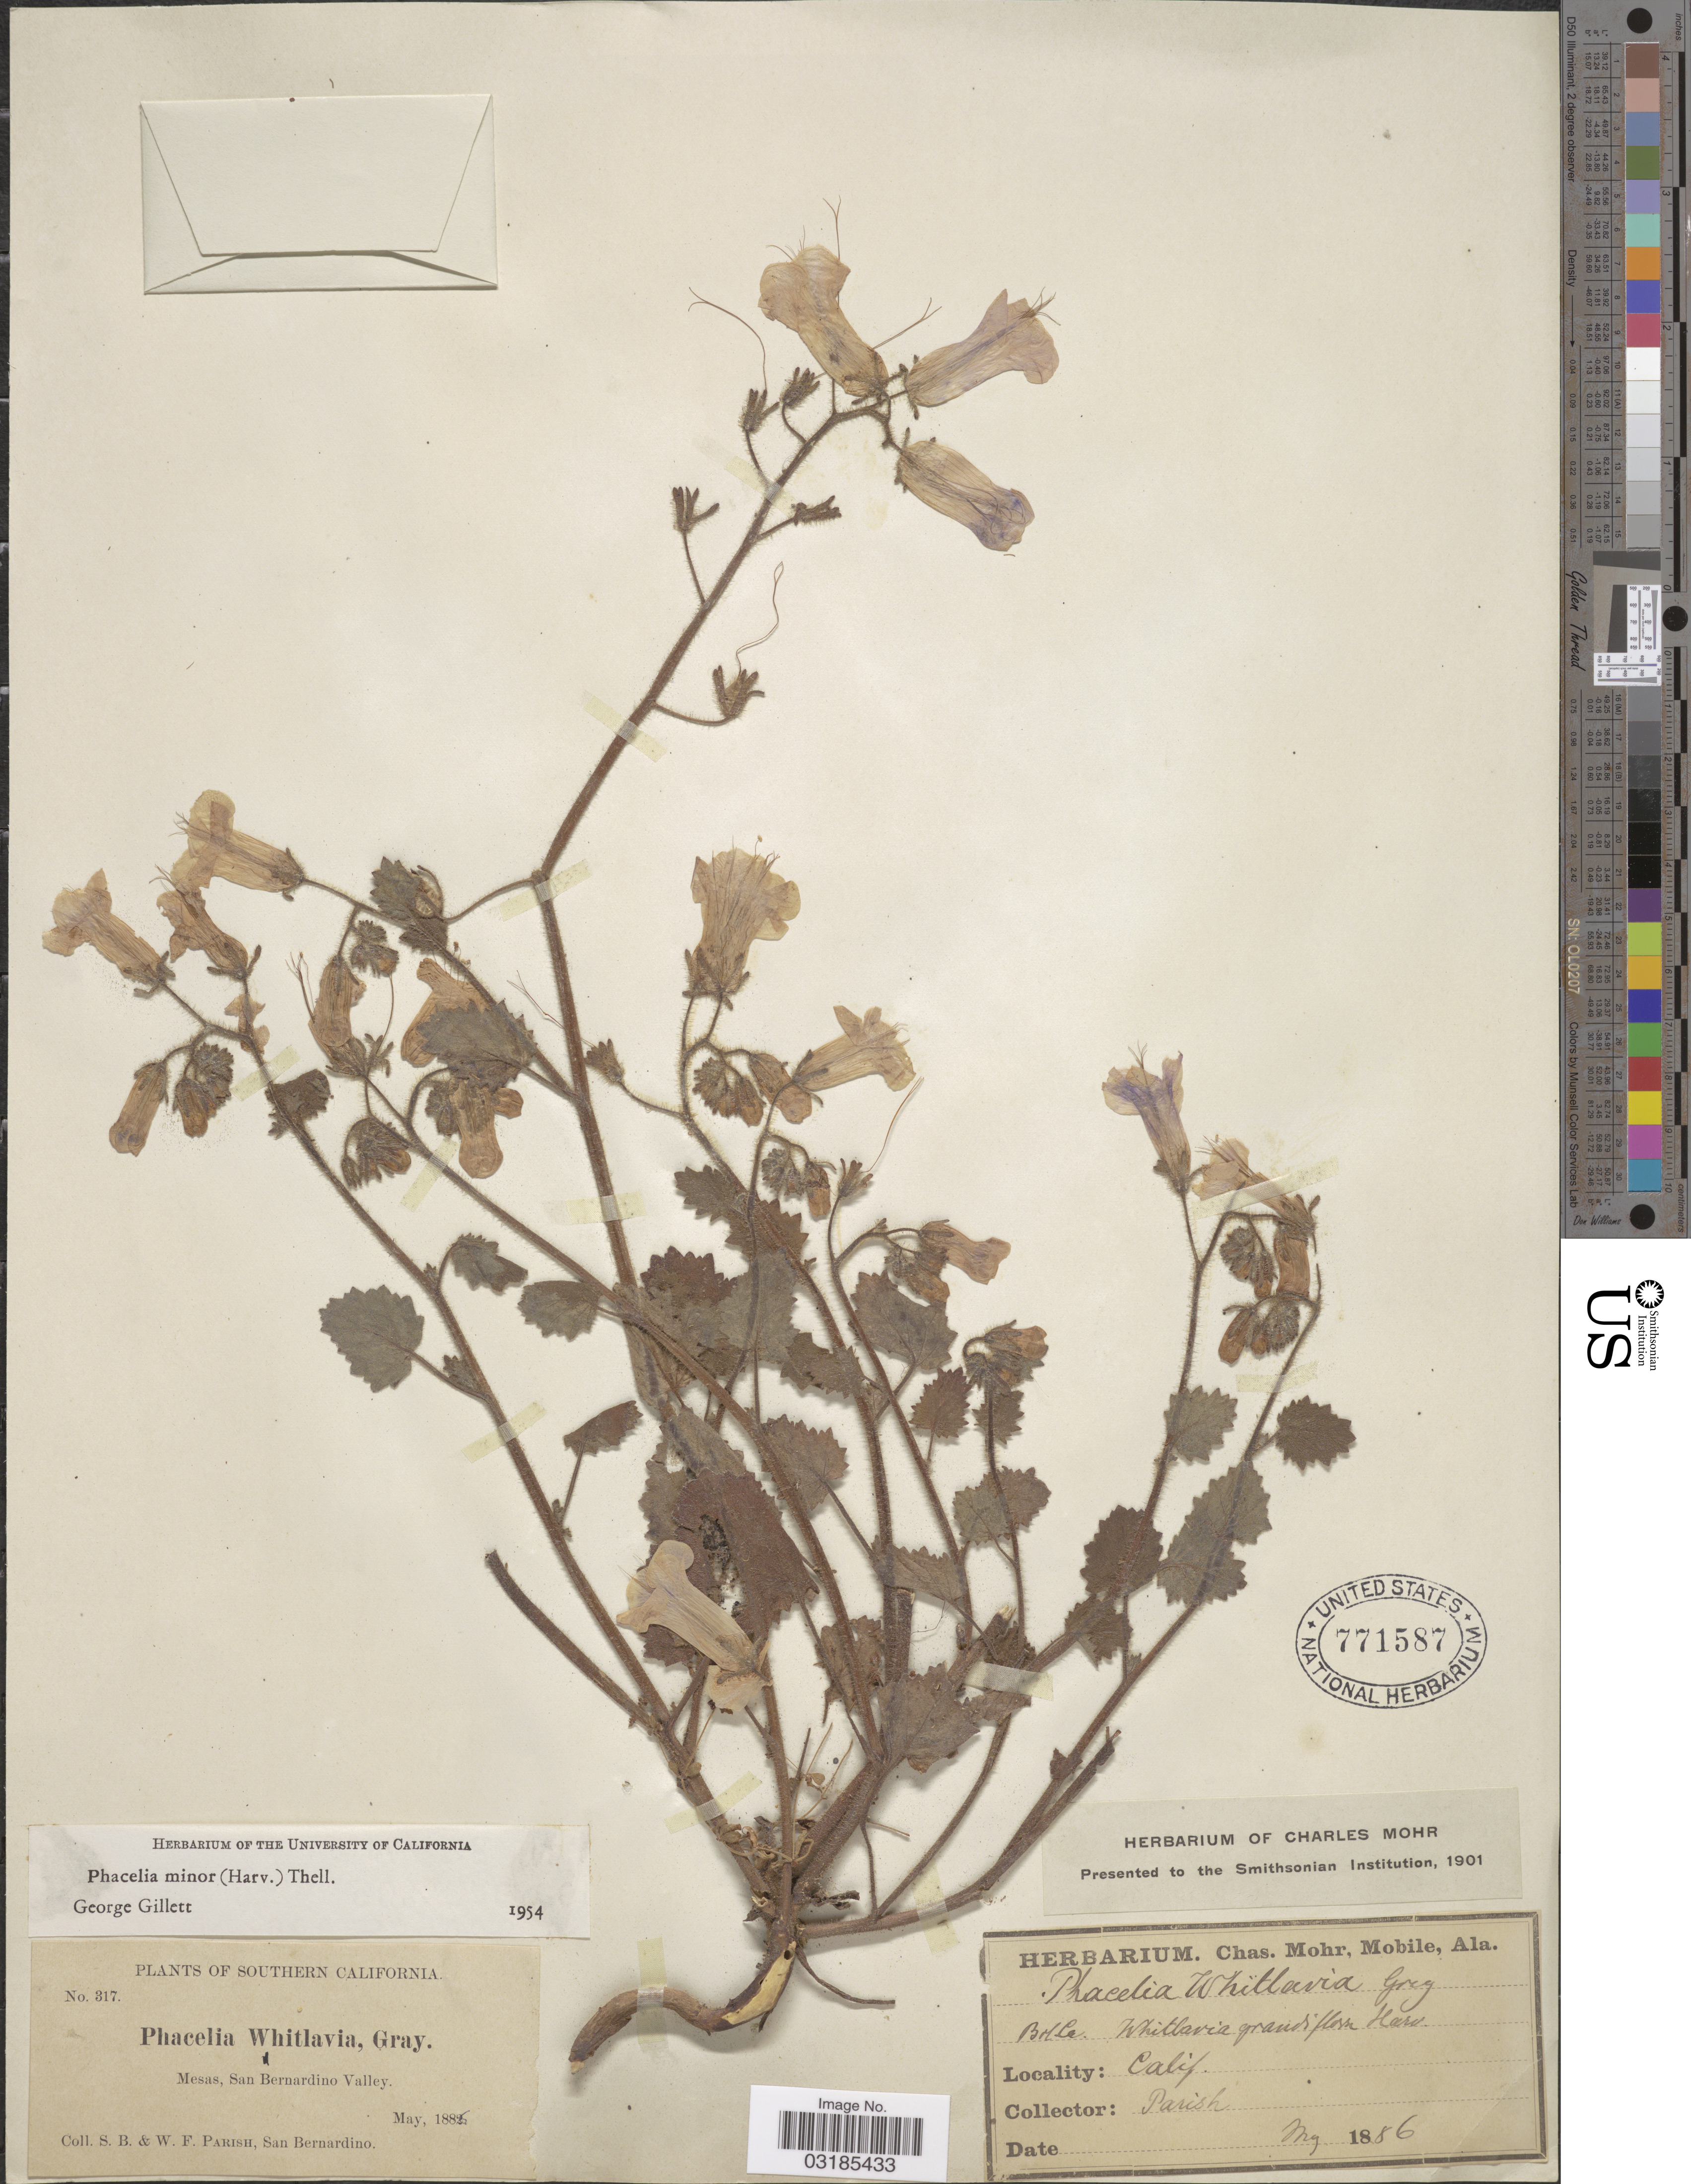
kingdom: Plantae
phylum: Tracheophyta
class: Magnoliopsida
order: Boraginales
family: Hydrophyllaceae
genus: Phacelia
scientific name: Phacelia minor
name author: (Harv.) Thell.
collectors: S. B. Parish & W. F. Parish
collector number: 317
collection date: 1886-05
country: United States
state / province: California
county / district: San Bernardino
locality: Southern California. Mesas, San Bernardino Valley.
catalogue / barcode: US 771587